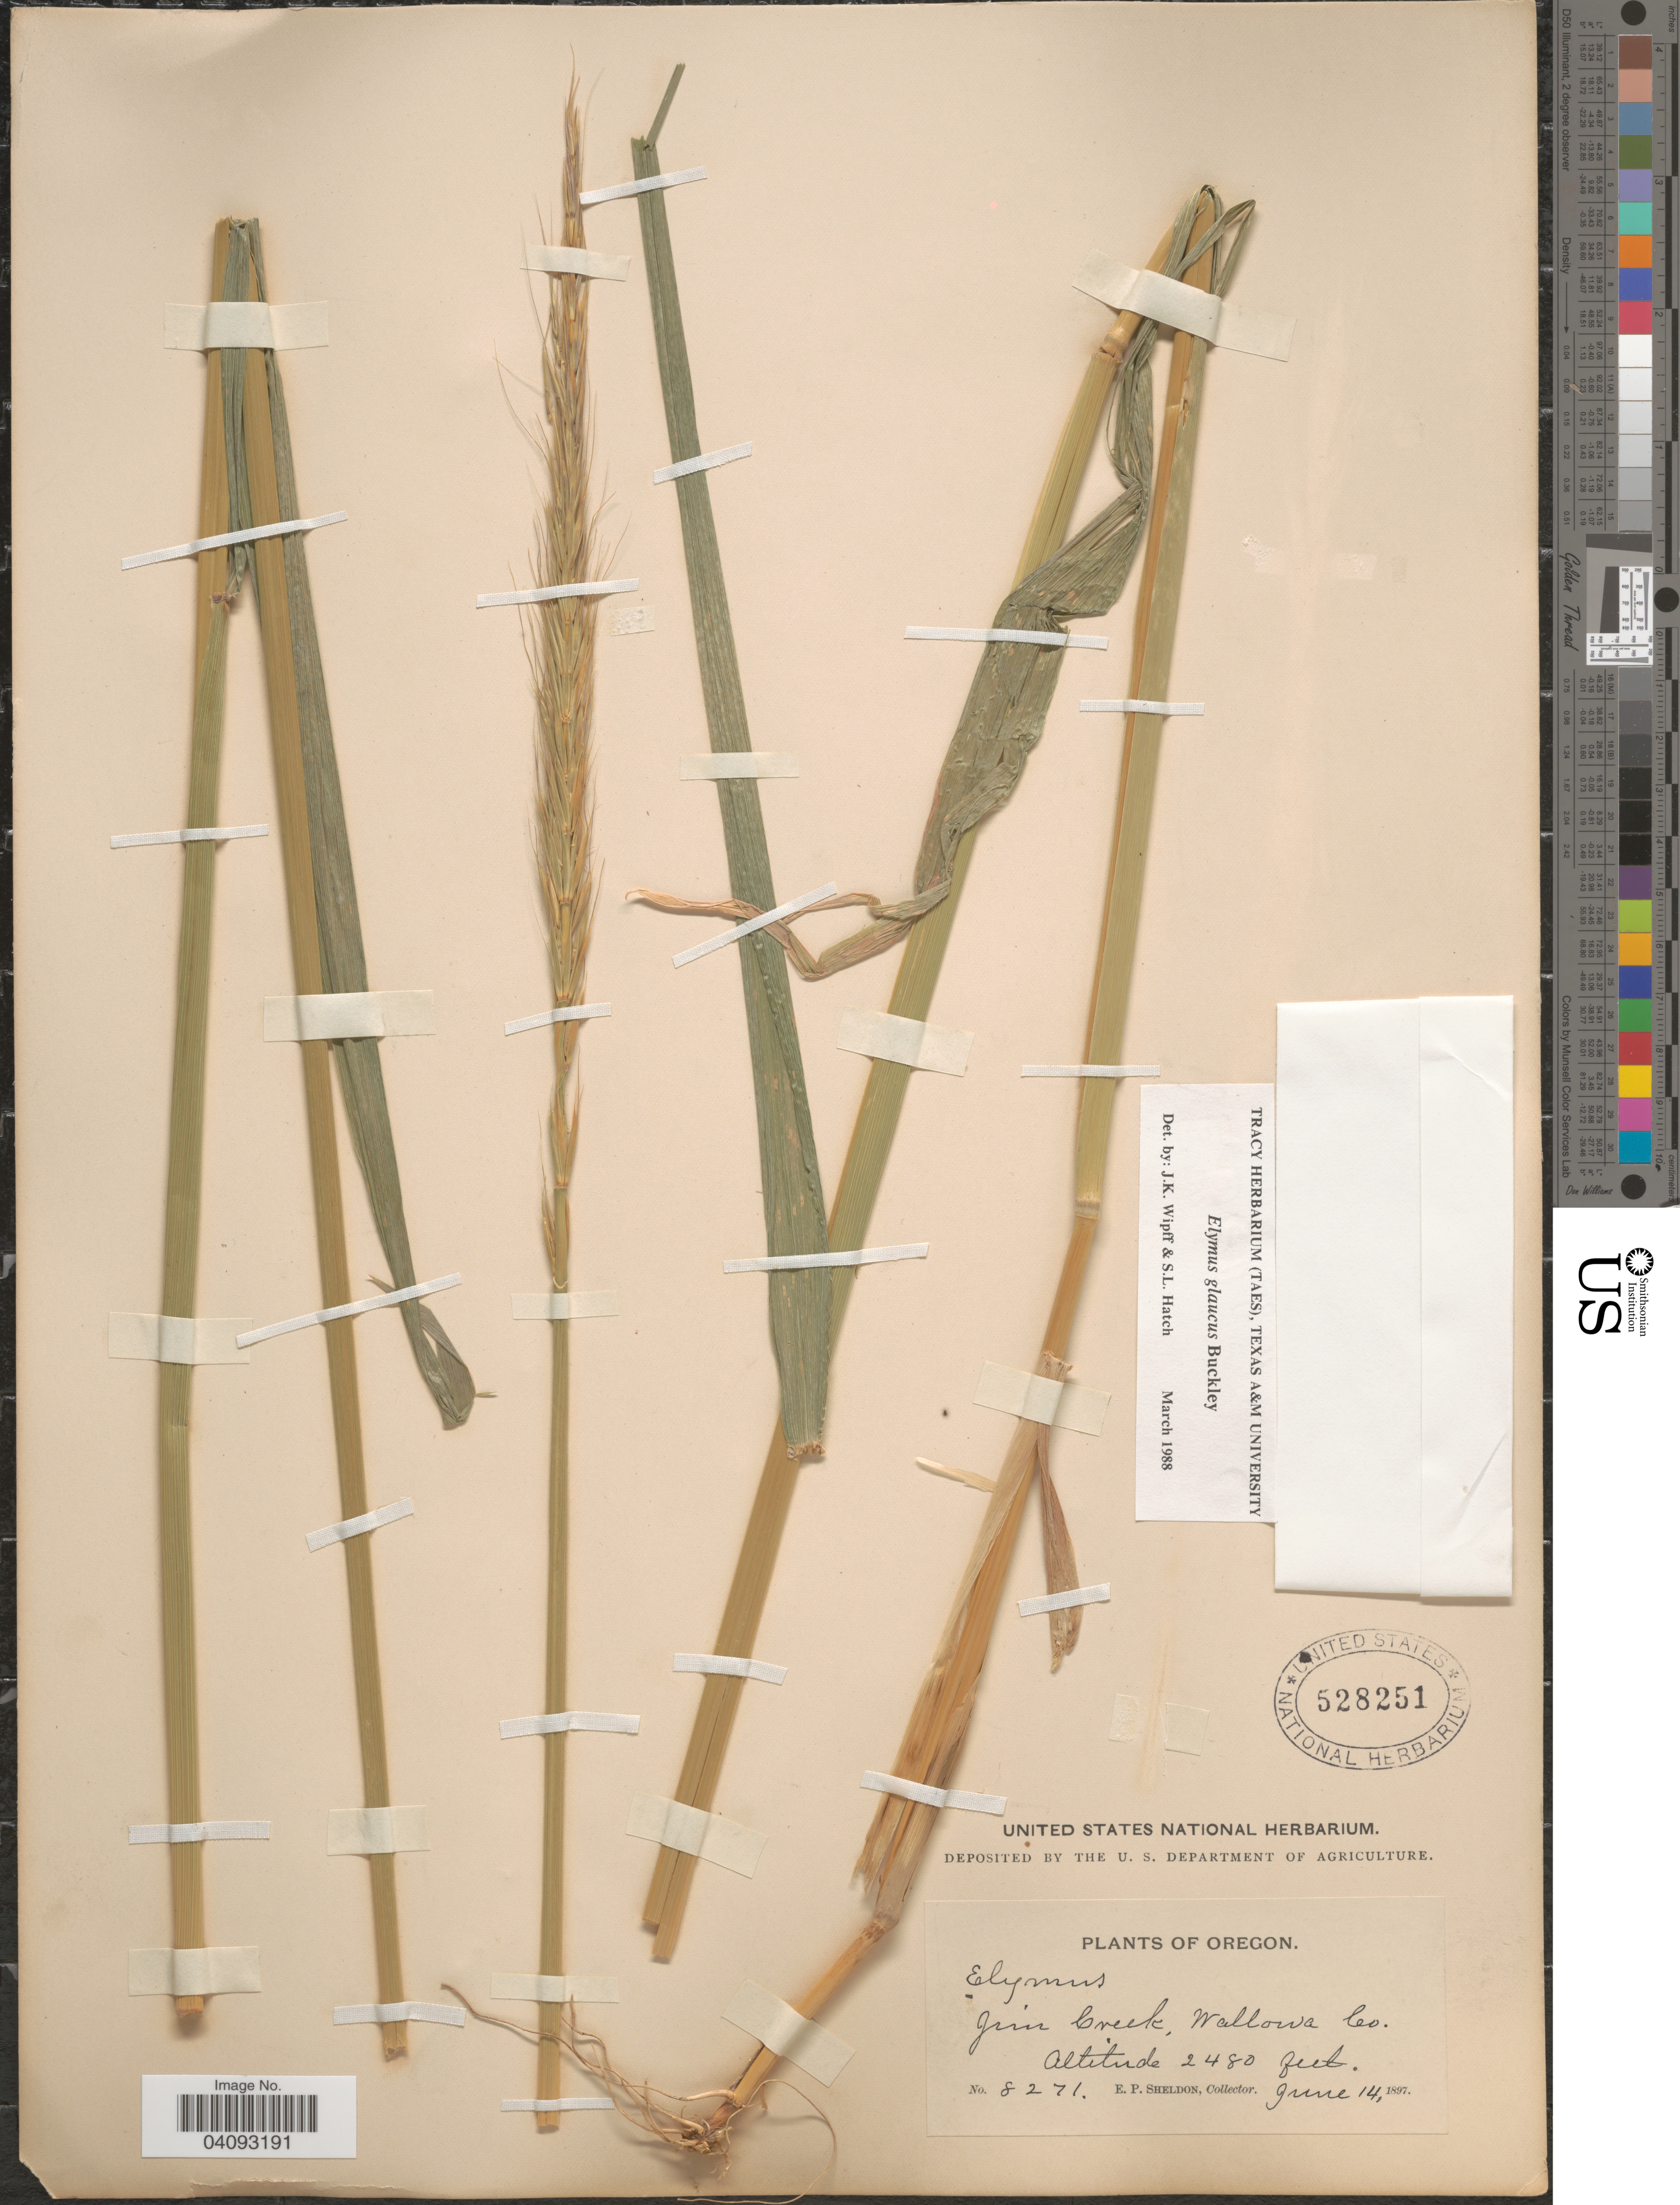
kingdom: Plantae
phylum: Tracheophyta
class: Liliopsida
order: Poales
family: Poaceae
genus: Elymus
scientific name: Elymus glaucus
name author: Buckley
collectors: E. P. Sheldon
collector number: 8271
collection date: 1897-06-14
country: United States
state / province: Oregon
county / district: Wallowa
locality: Jim Creek, Wallowa Co.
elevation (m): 756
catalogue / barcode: US 528251